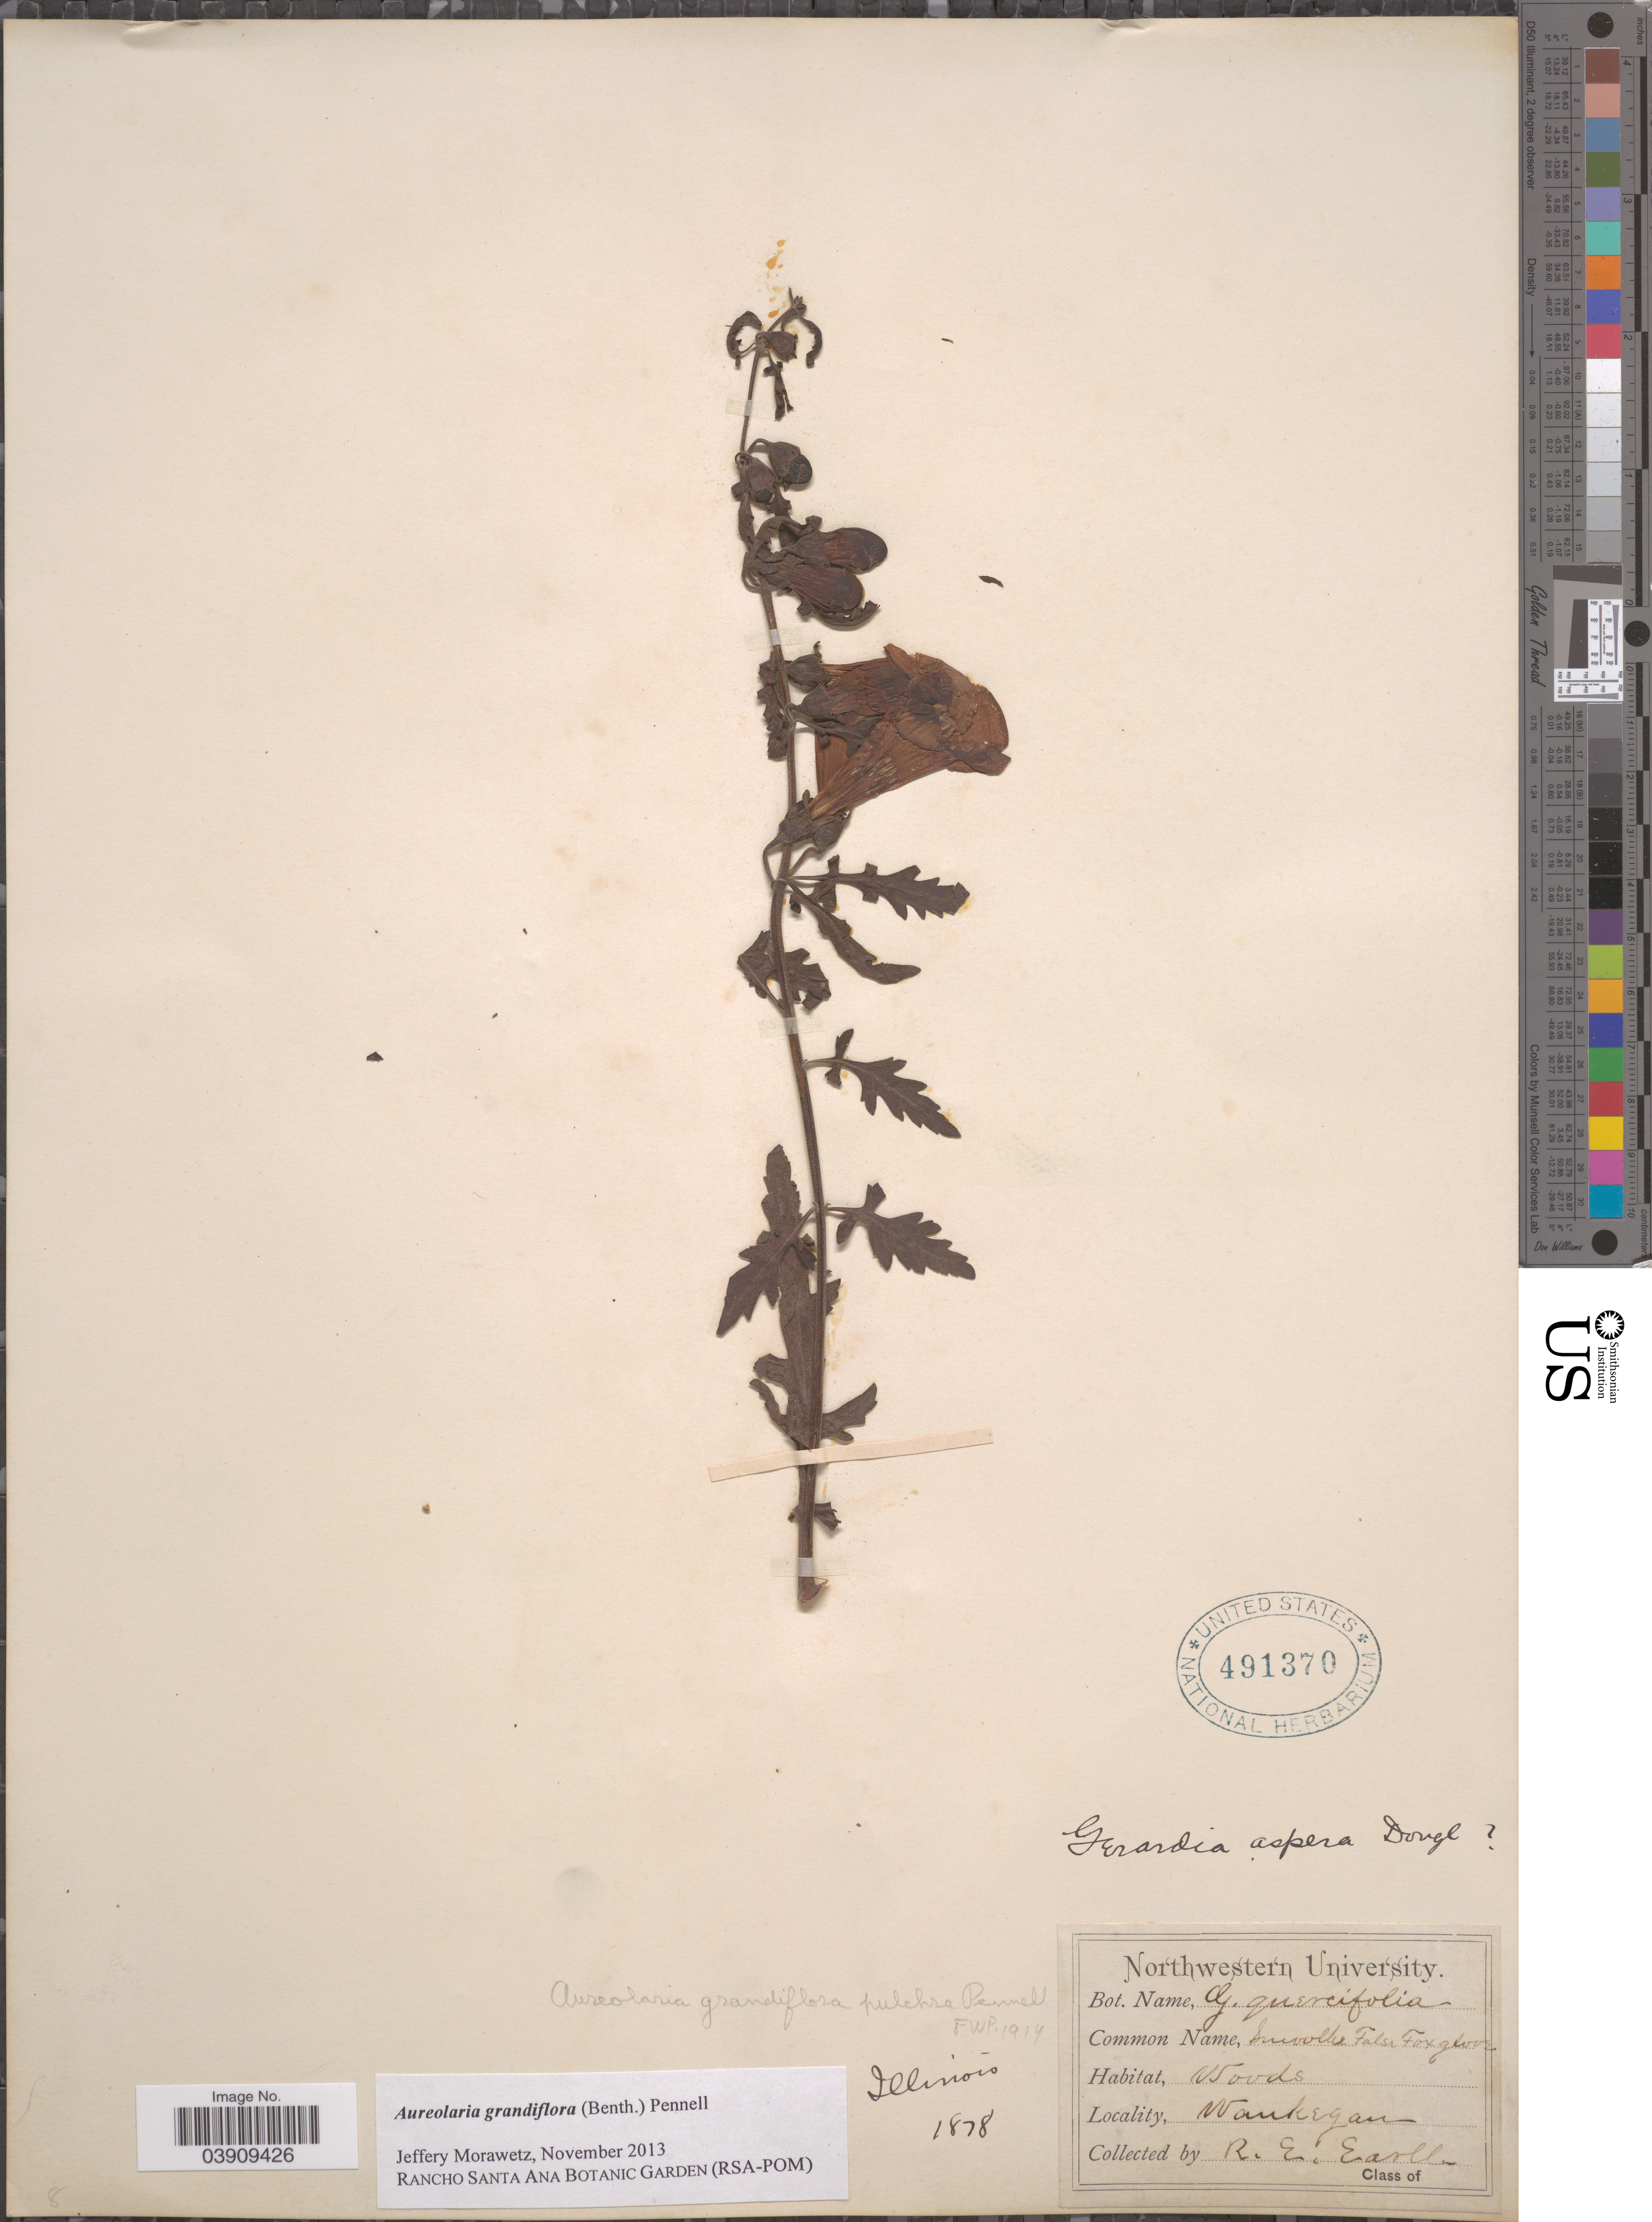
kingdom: Plantae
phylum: Tracheophyta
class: Magnoliopsida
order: Lamiales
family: Orobanchaceae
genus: Aureolaria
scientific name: Aureolaria grandiflora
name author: (Benth.) Pennell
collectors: R. Earll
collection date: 1878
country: United States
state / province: Illinois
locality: Wankegan.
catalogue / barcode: US 491370